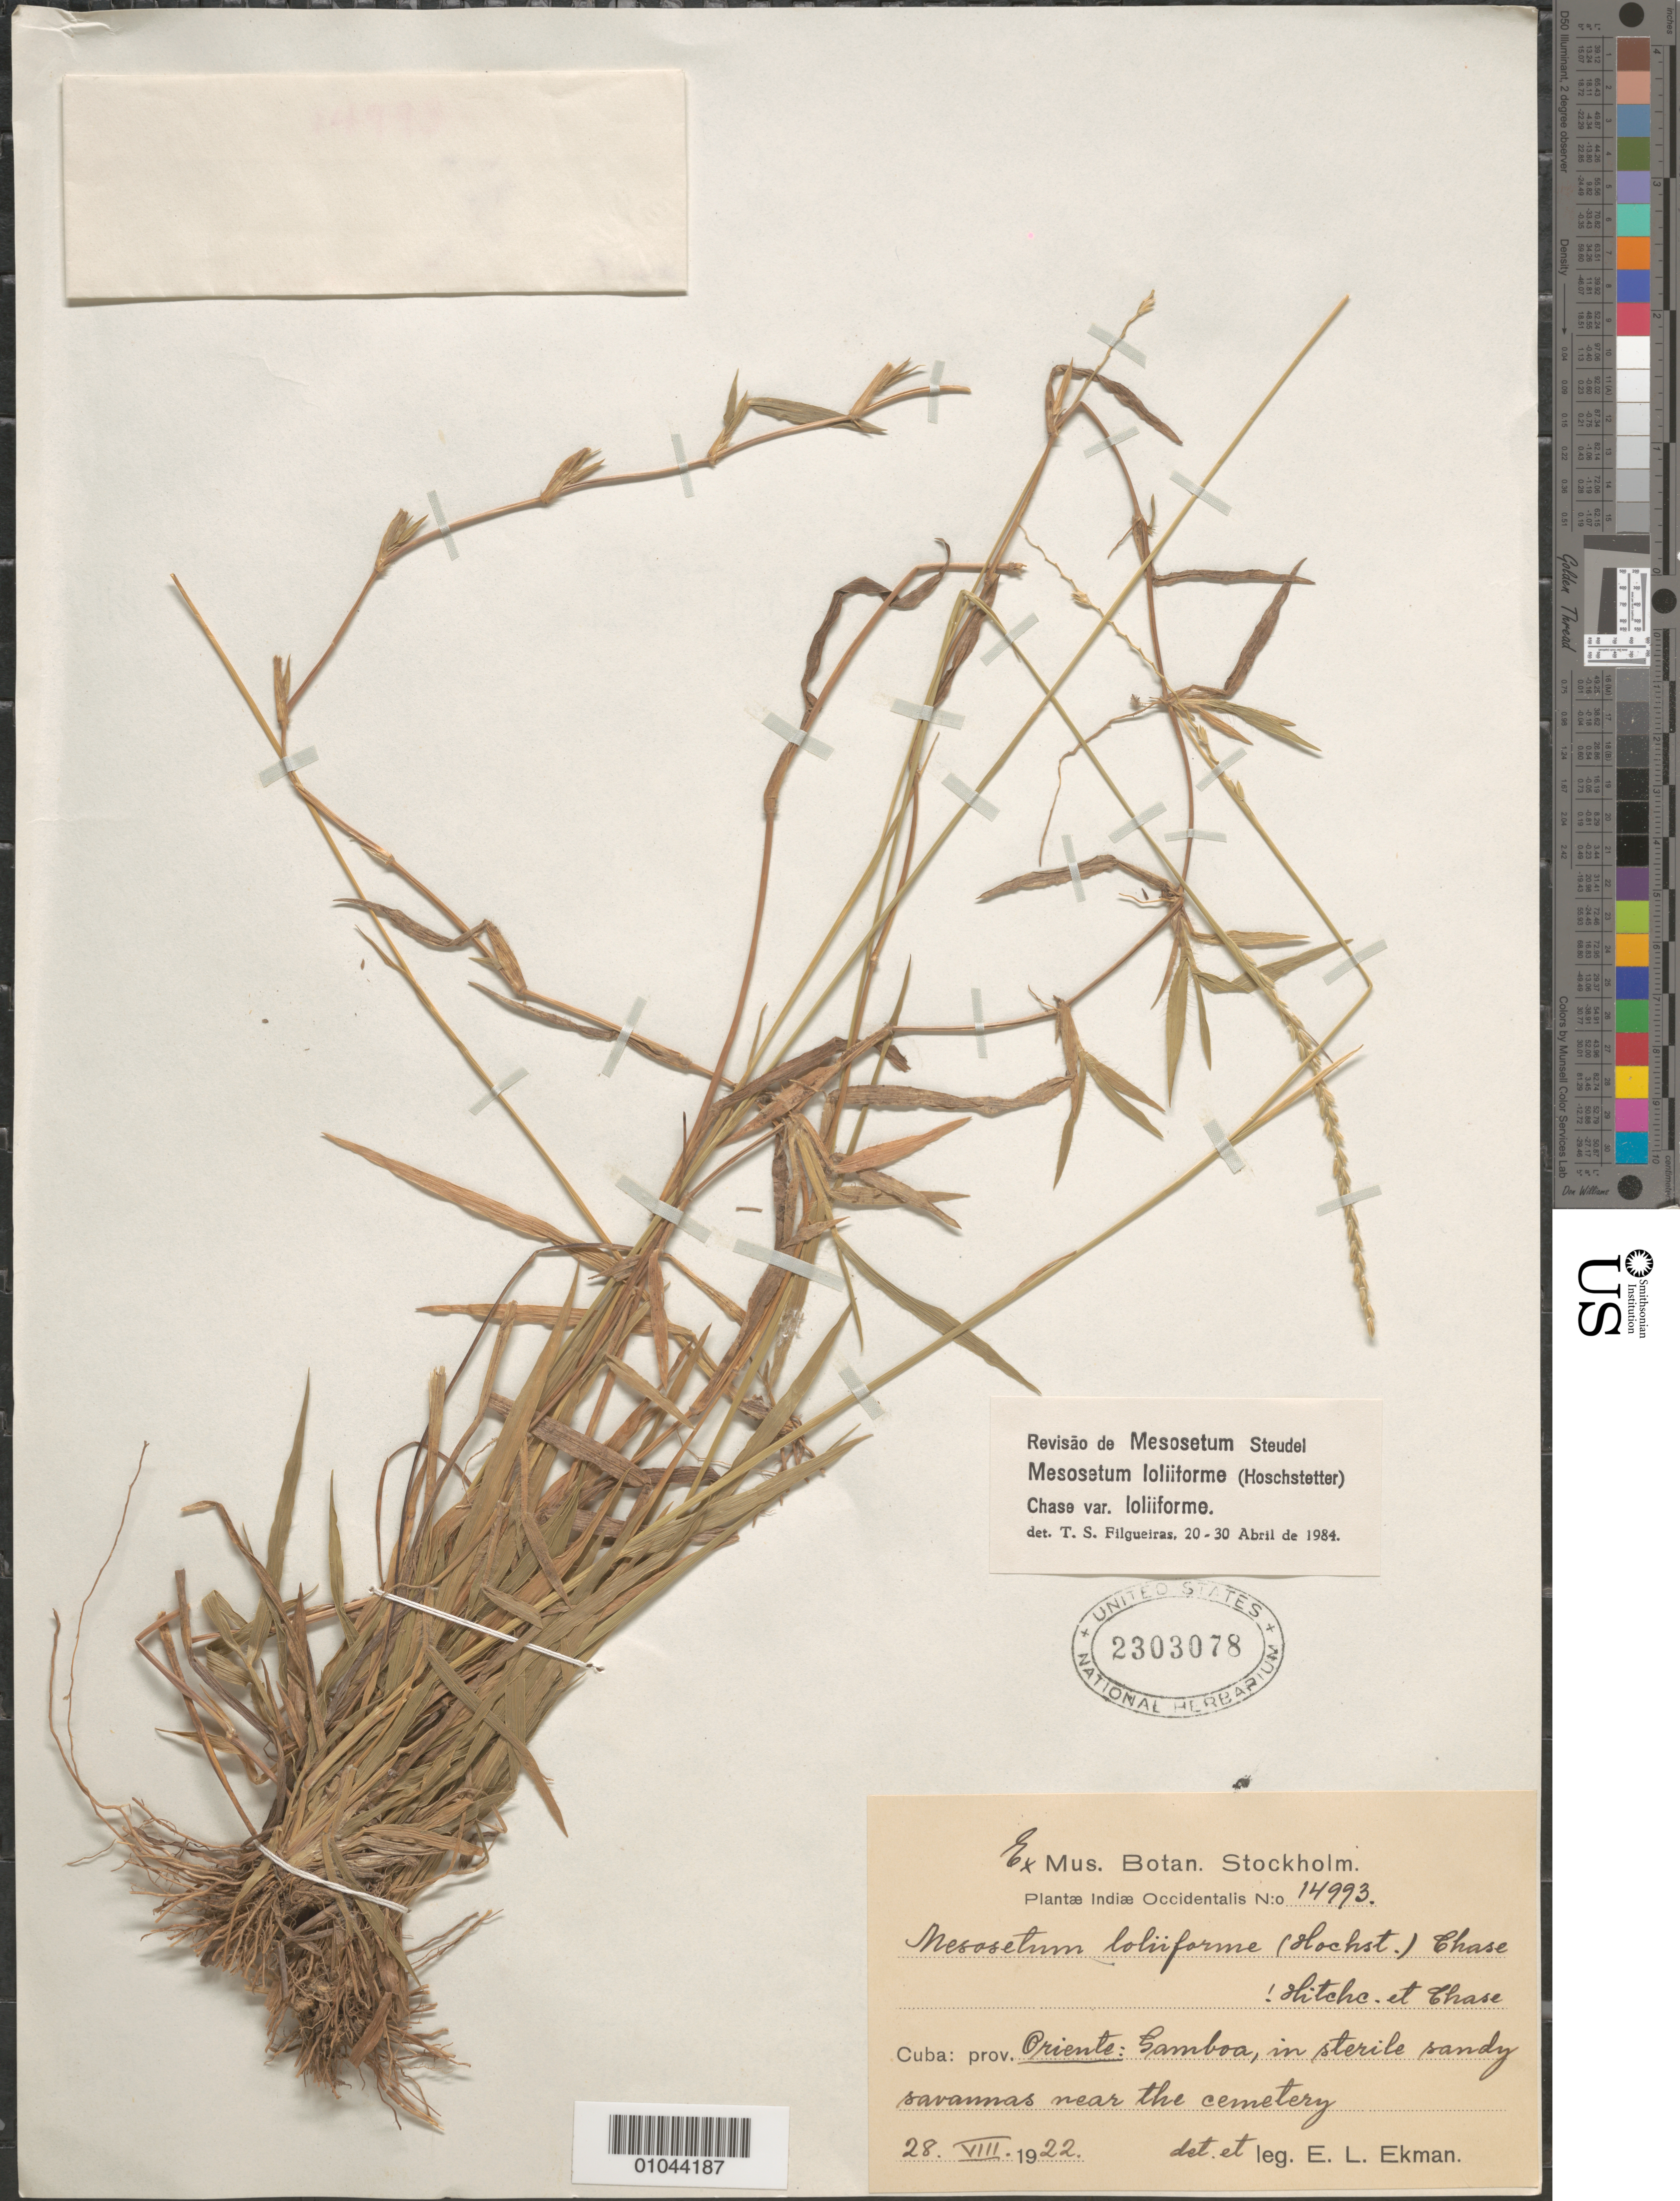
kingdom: Plantae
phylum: Tracheophyta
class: Liliopsida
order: Poales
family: Poaceae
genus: Mesosetum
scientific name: Mesosetum loliiforme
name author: (Hochst. ex Steud.) Chase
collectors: E. L. Ekman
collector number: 14993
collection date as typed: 28 Aug 1922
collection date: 1922-08-28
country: Cuba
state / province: Oriente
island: Cuba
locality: Samboa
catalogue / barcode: US 2303078